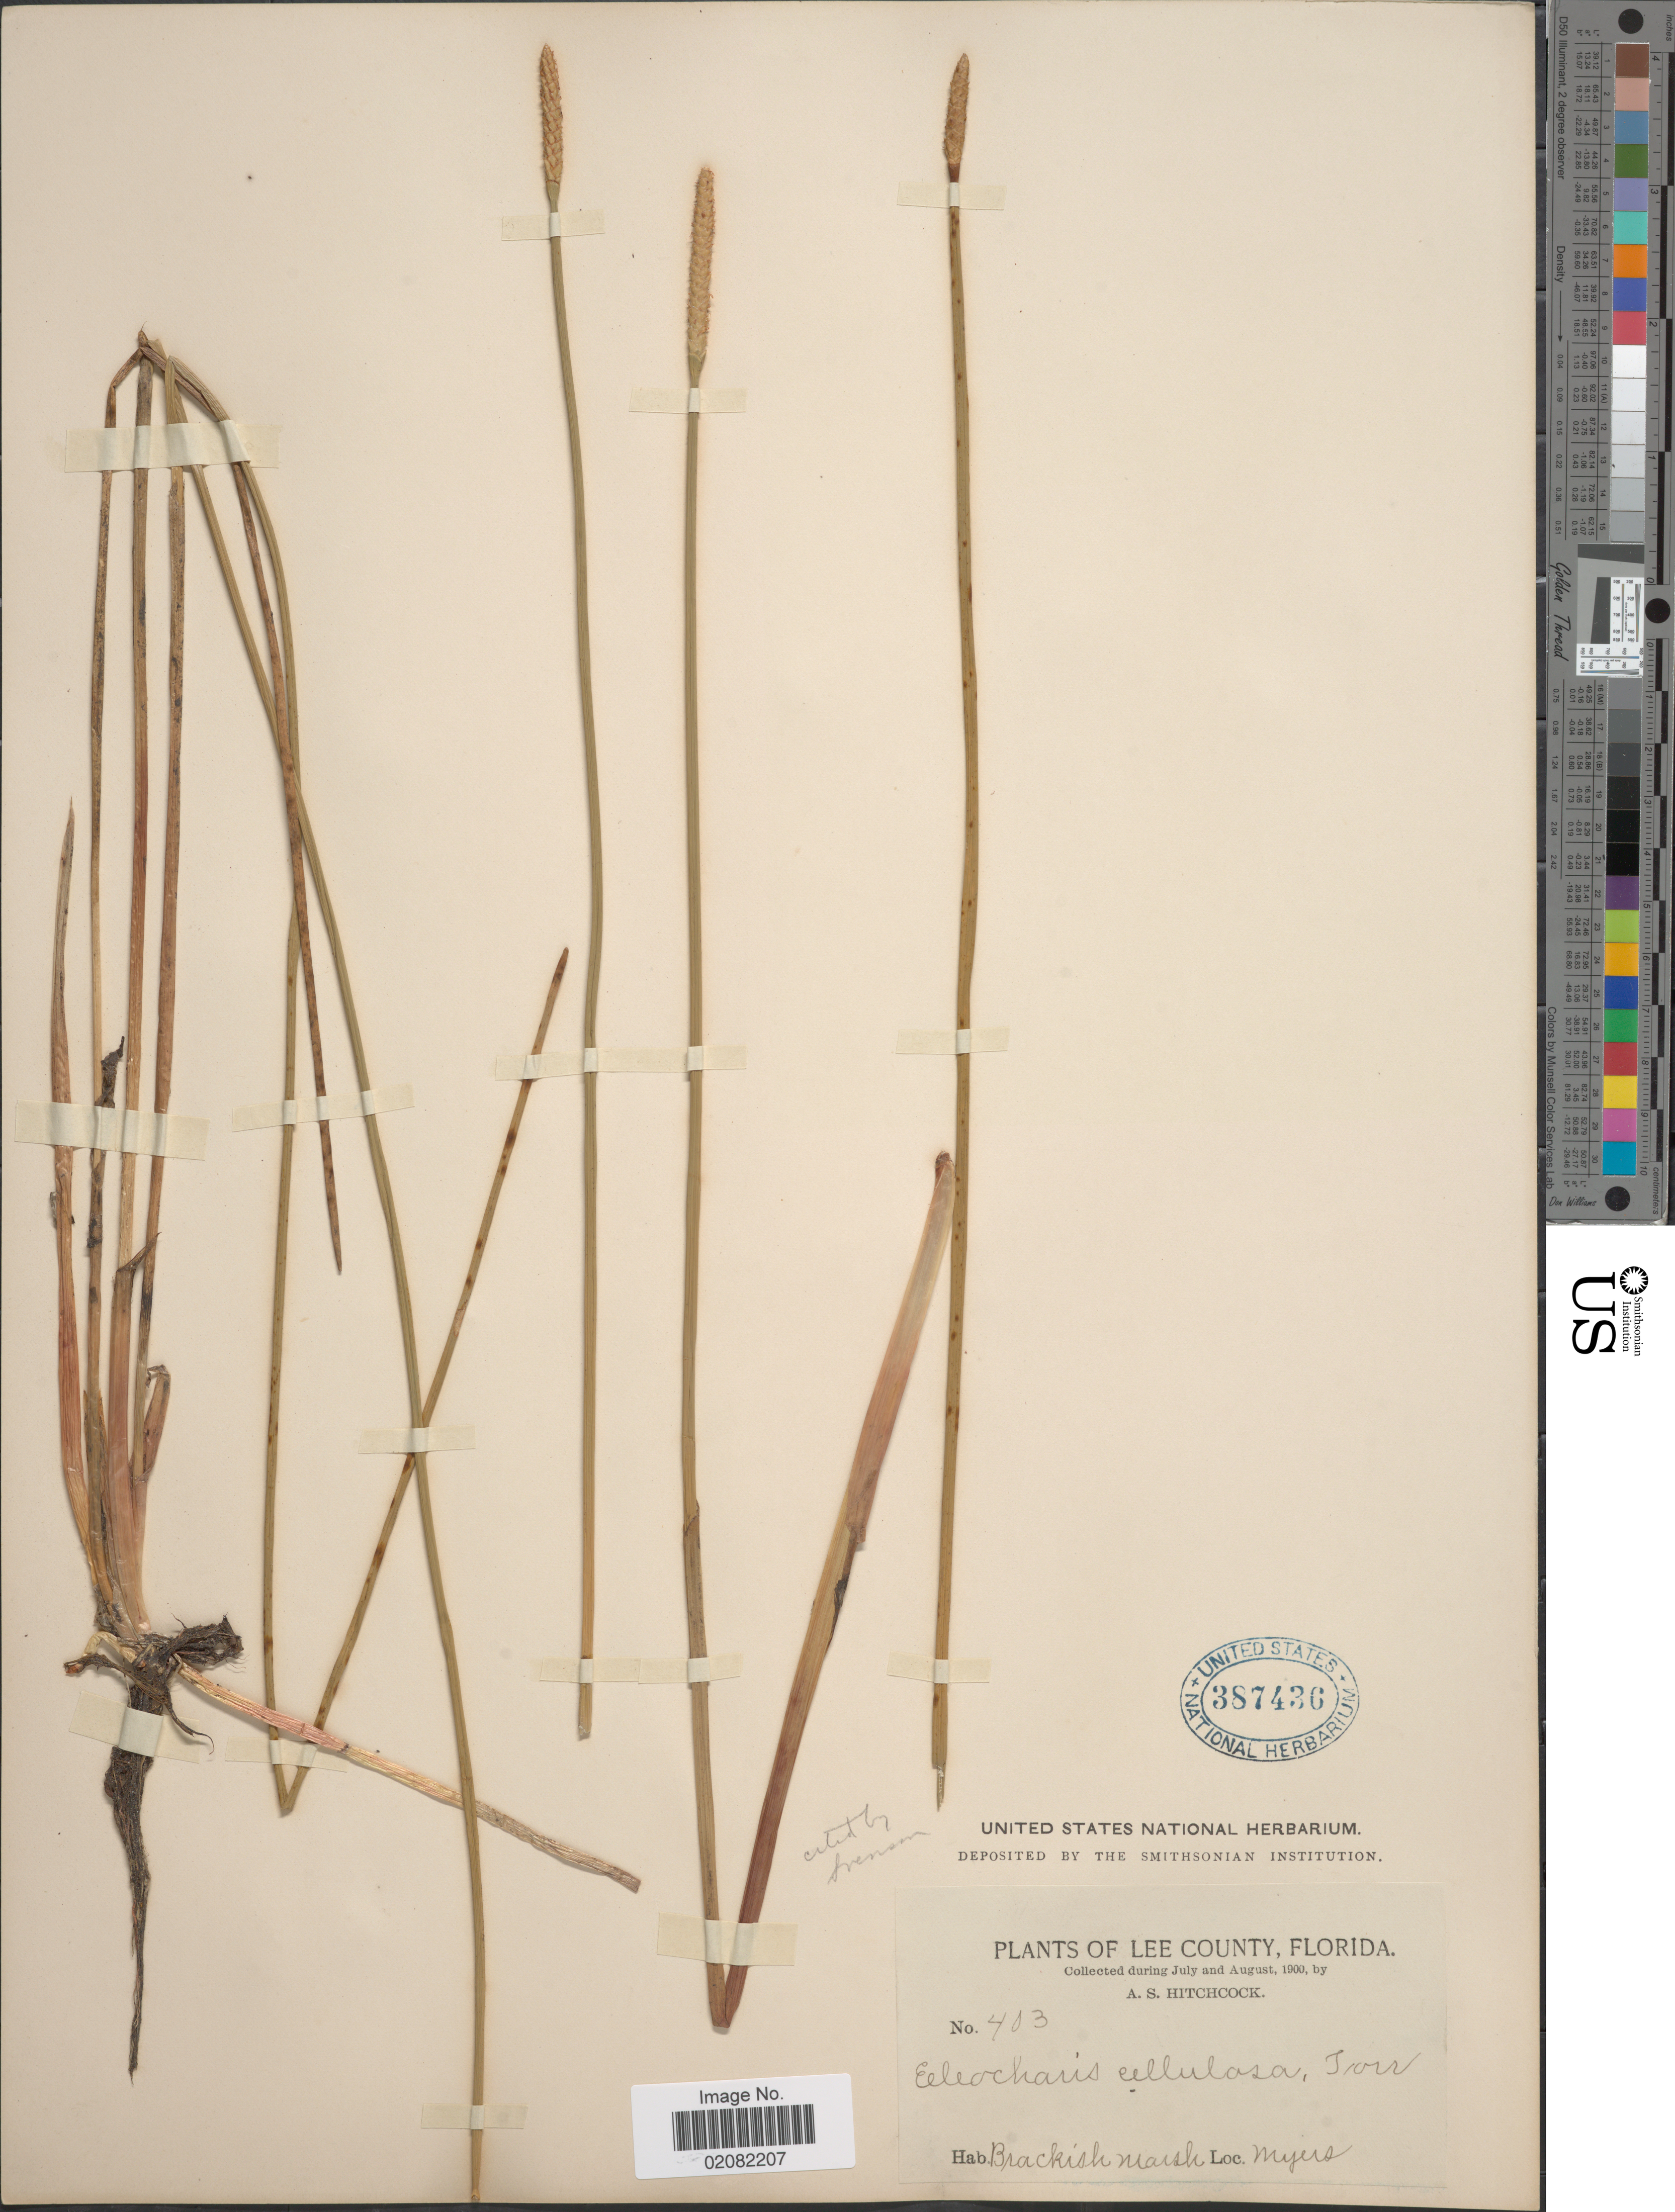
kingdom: Plantae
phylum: Tracheophyta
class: Liliopsida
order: Poales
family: Cyperaceae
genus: Eleocharis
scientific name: Eleocharis cellulosa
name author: Torr.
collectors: A. S. Hitchcock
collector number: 40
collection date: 1900-07/1900-08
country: United States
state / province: Florida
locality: Lee County, Myers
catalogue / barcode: US 387436